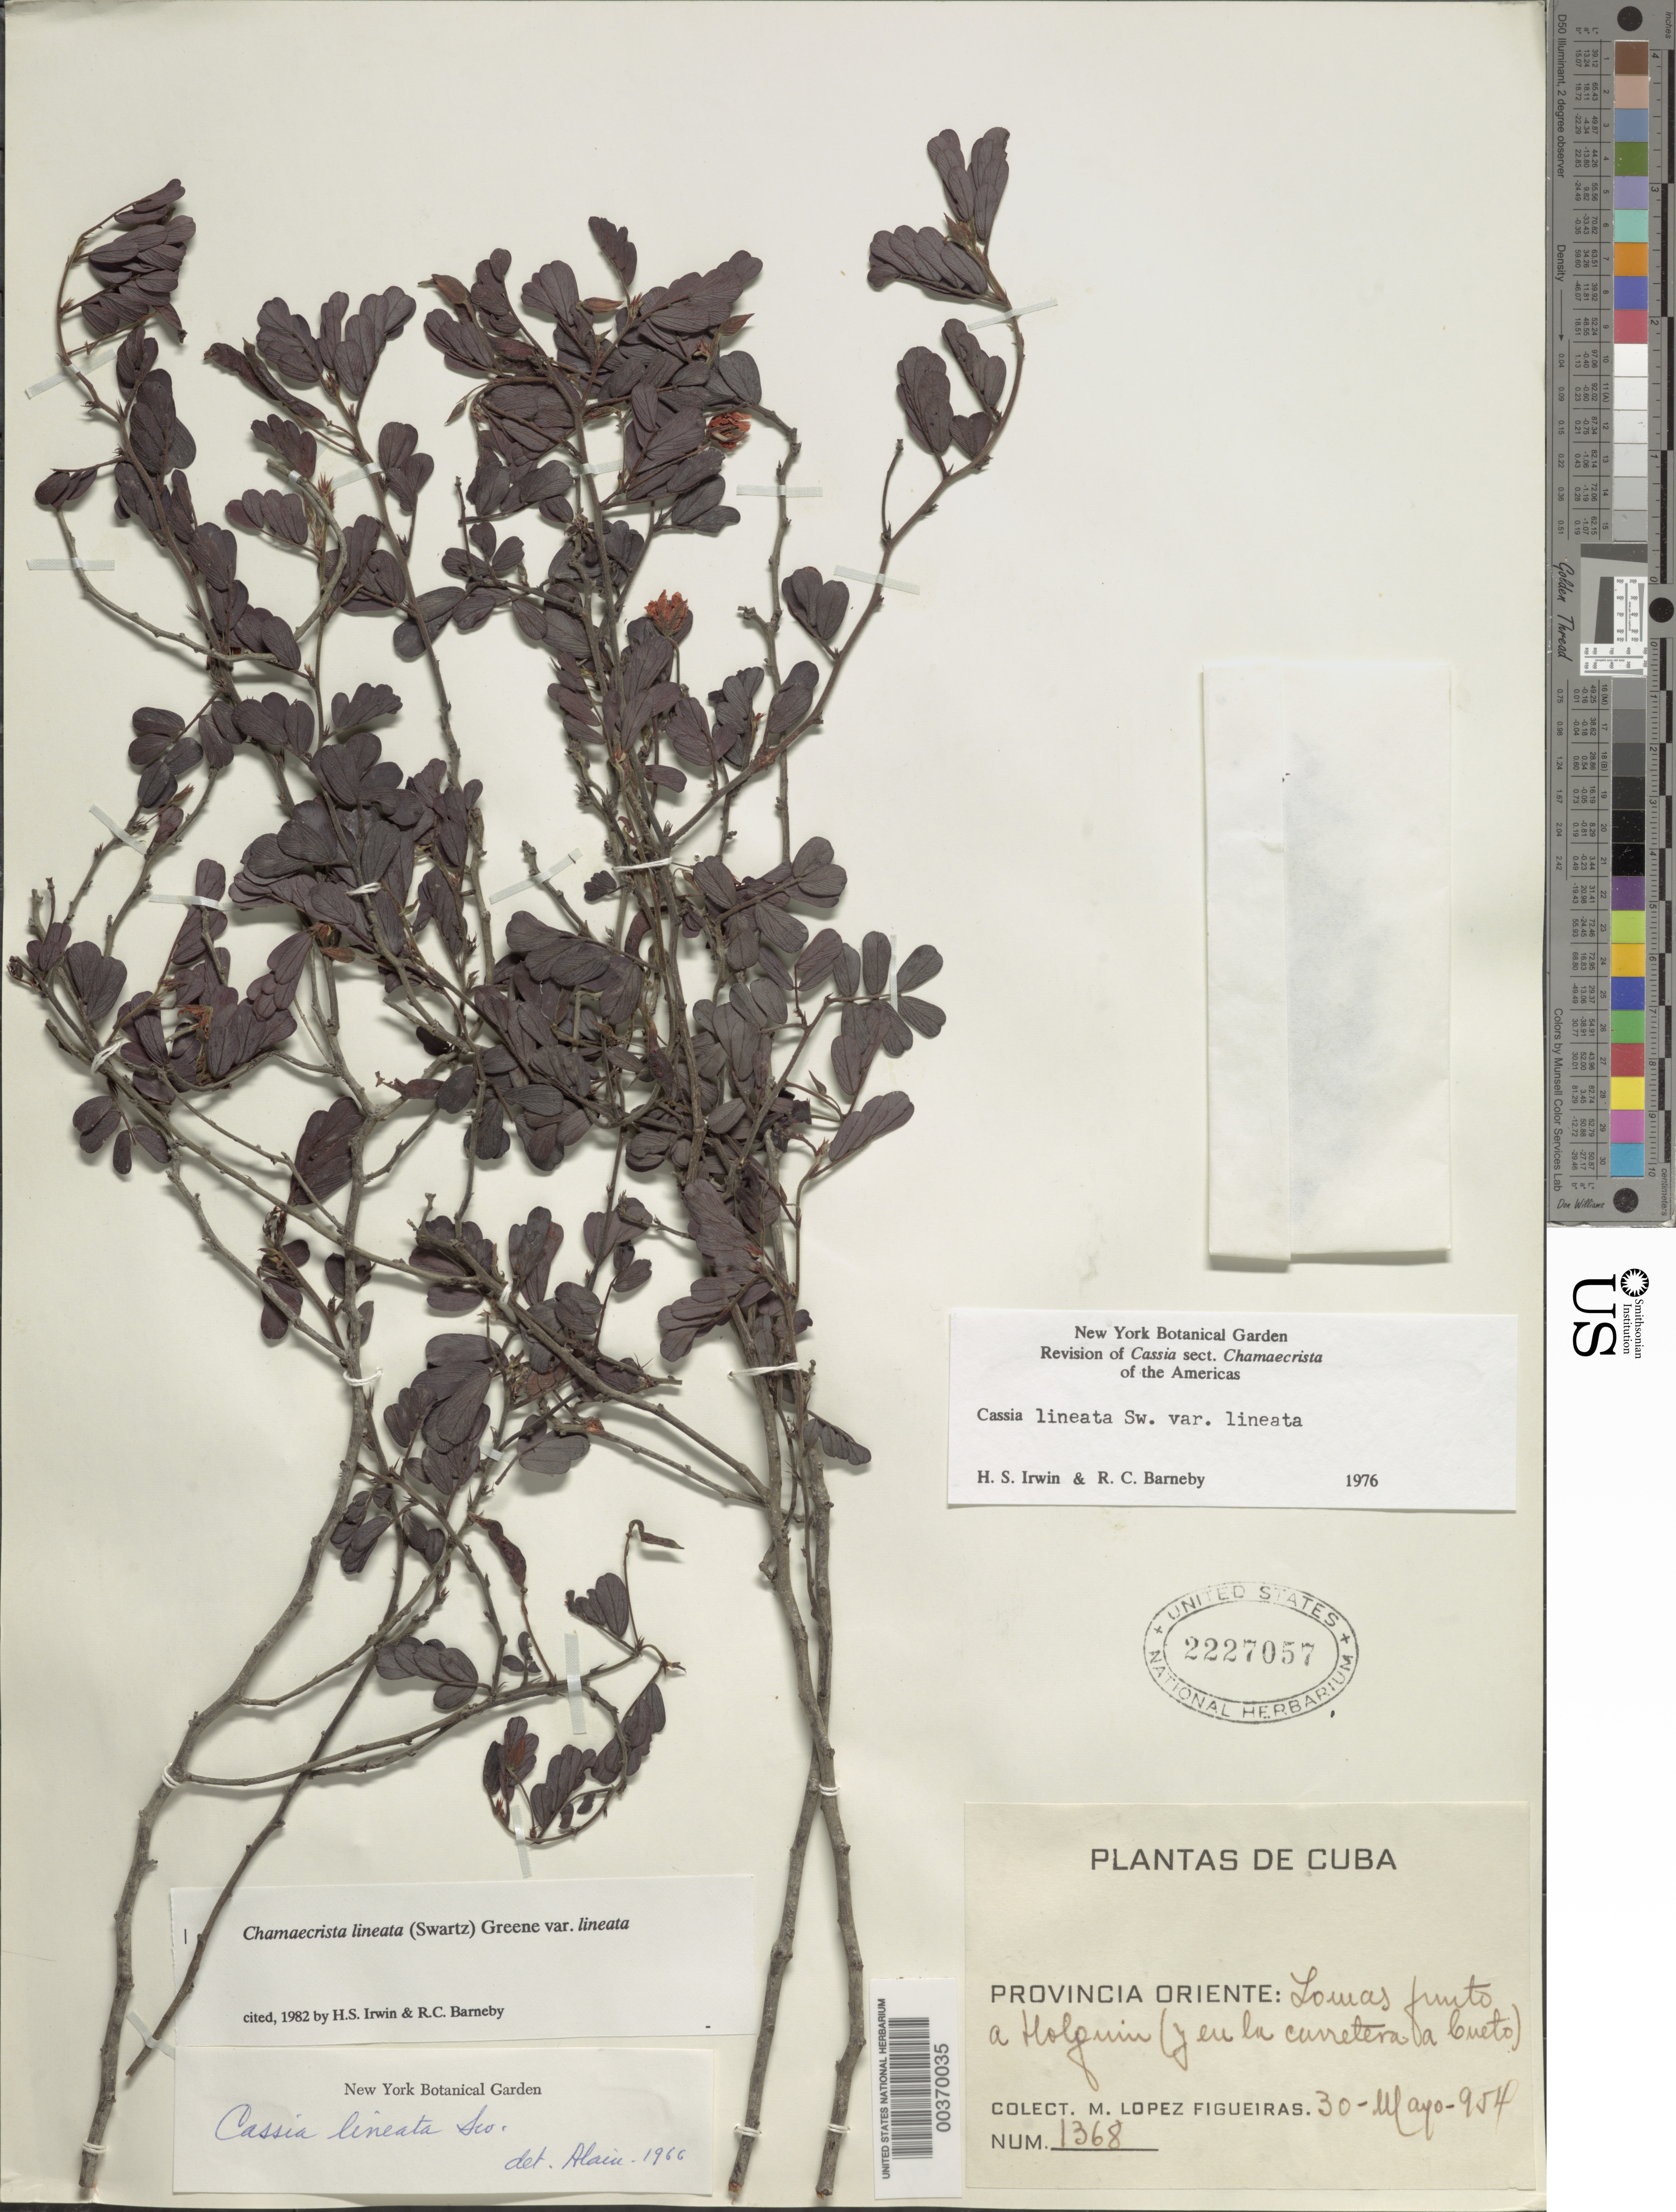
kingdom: Plantae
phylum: Tracheophyta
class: Magnoliopsida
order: Fabales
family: Fabaceae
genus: Chamaecrista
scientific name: Chamaecrista lineata var. lineata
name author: (Sw.) Greene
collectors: M. López Figueiras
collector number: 1368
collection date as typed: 30 May 1954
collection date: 1954-05-30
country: Cuba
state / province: Oriente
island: Greater Antilles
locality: Lomas fruito a holquin (jeu la carretera a cueto)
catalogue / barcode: US 2227057